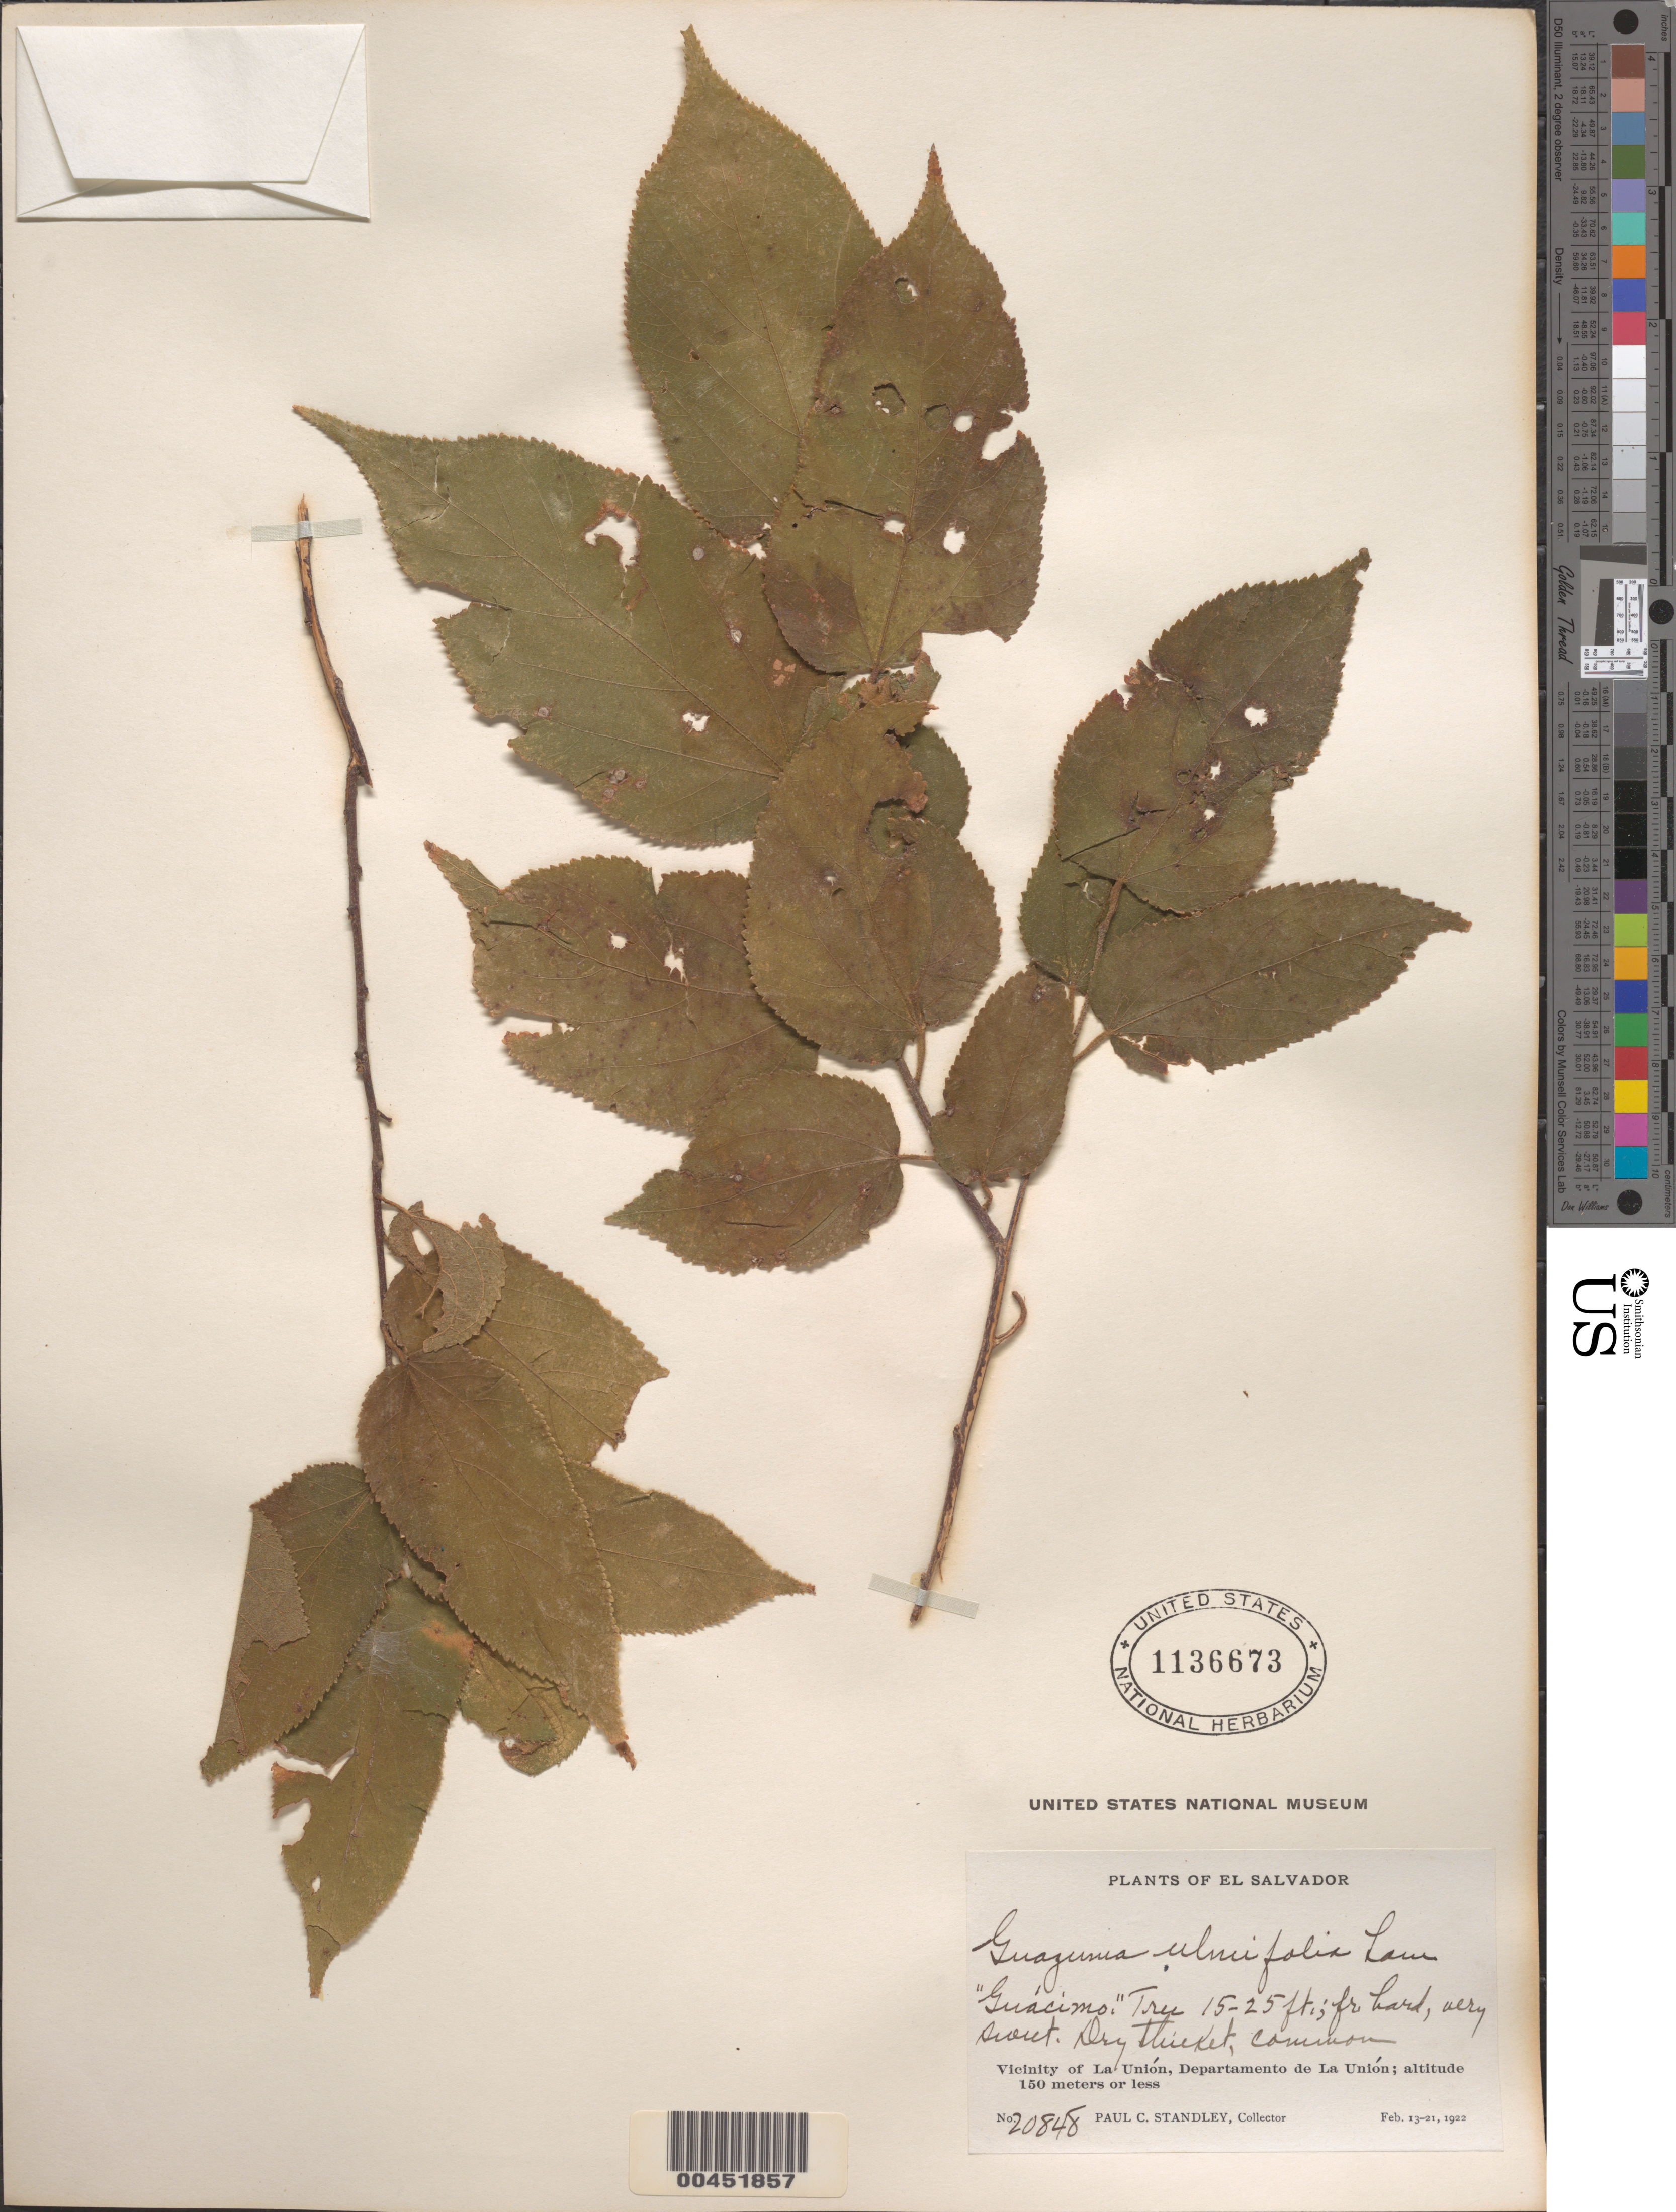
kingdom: Plantae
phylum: Tracheophyta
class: Magnoliopsida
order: Malvales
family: Malvaceae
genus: Guazuma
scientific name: Guazuma ulmifolia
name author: Lam.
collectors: P. C. Standley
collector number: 20848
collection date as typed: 13 Feb 1922 to 21 Feb 1922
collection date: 1922-02-13/1922-02-21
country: El Salvador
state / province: La Unión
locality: Vicinity of La Unión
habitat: Dry thicket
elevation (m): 0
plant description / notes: Common name: Guácimo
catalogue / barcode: US 1136673